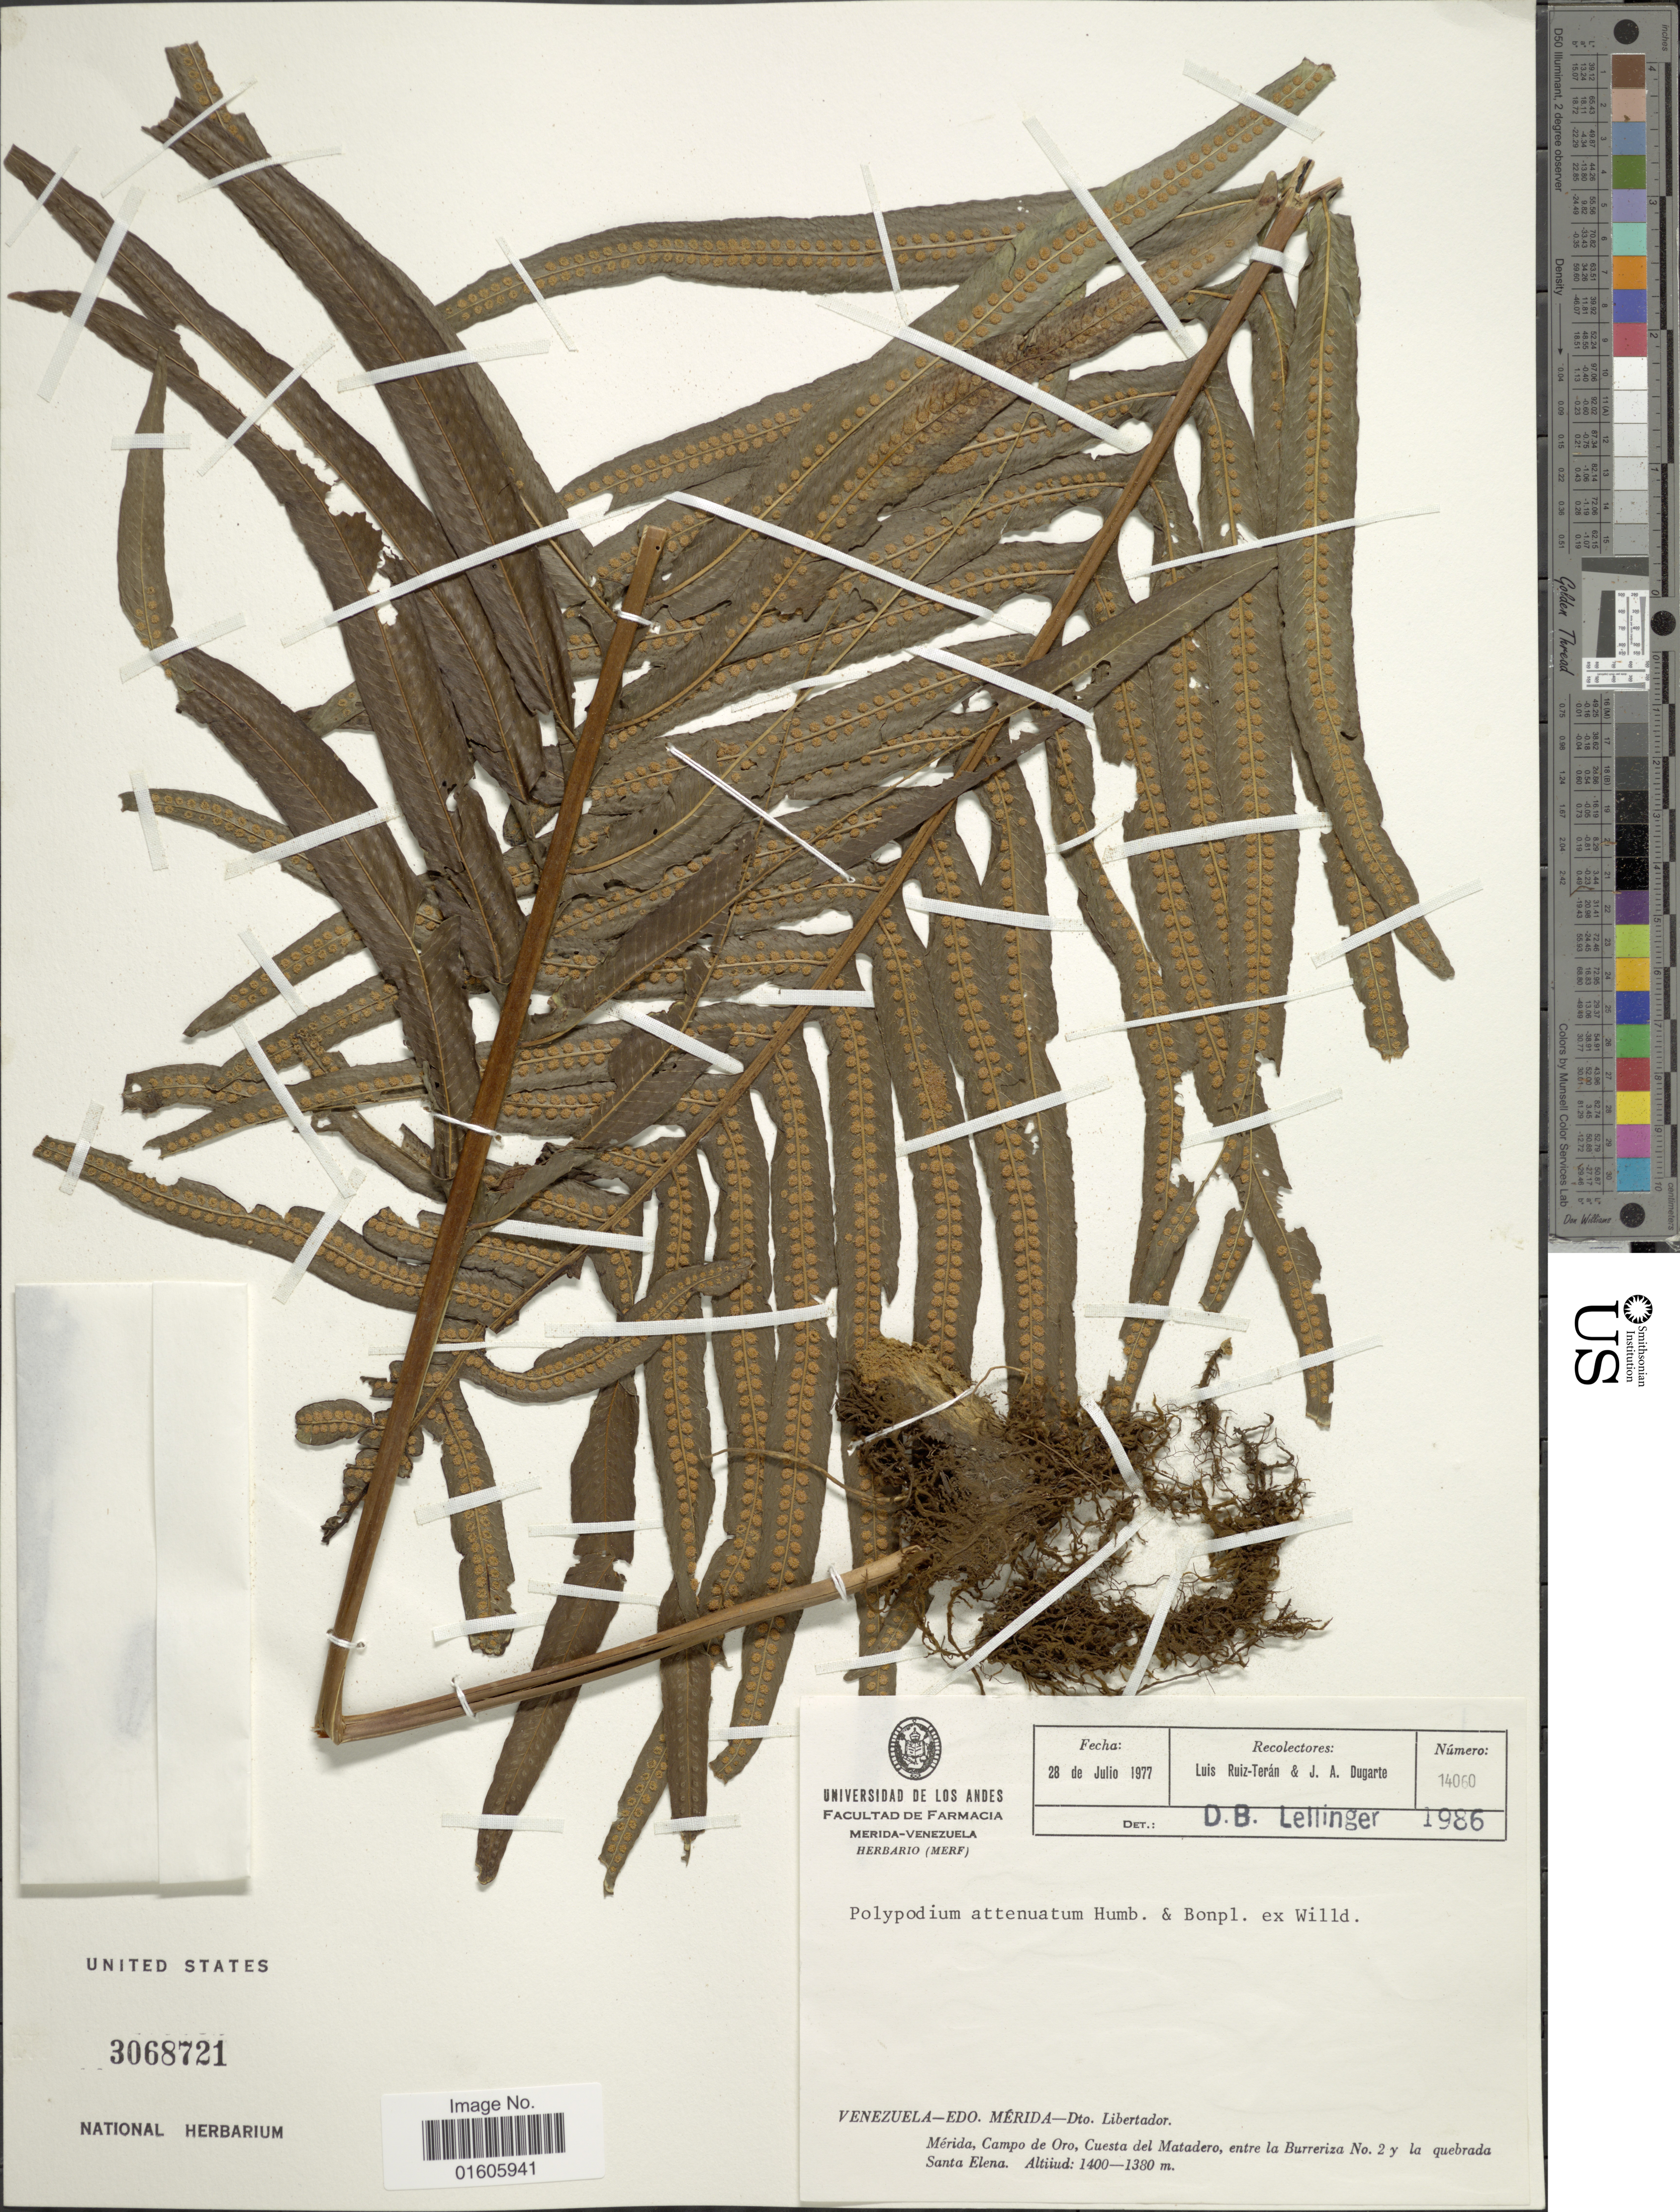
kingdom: Plantae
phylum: Tracheophyta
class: Polypodiopsida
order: Polypodiales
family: Polypodiaceae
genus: Serpocaulon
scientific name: Serpocaulon attenuatum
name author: (Humb. & Bonpl. ex Willd.) A.R. Sm.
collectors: L. E. Ruíz-Terán & J. Dugarte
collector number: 14060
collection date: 1977-07-28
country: Venezuela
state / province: Mérida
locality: Venezuel- Edo. Mérida- Dto. Libertador. Mérida, Campo de Oro, Cuesta del Matadero, entre la Burreriza No. 2 y la quebrada Santa Elena.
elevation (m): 1380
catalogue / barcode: US 3068721